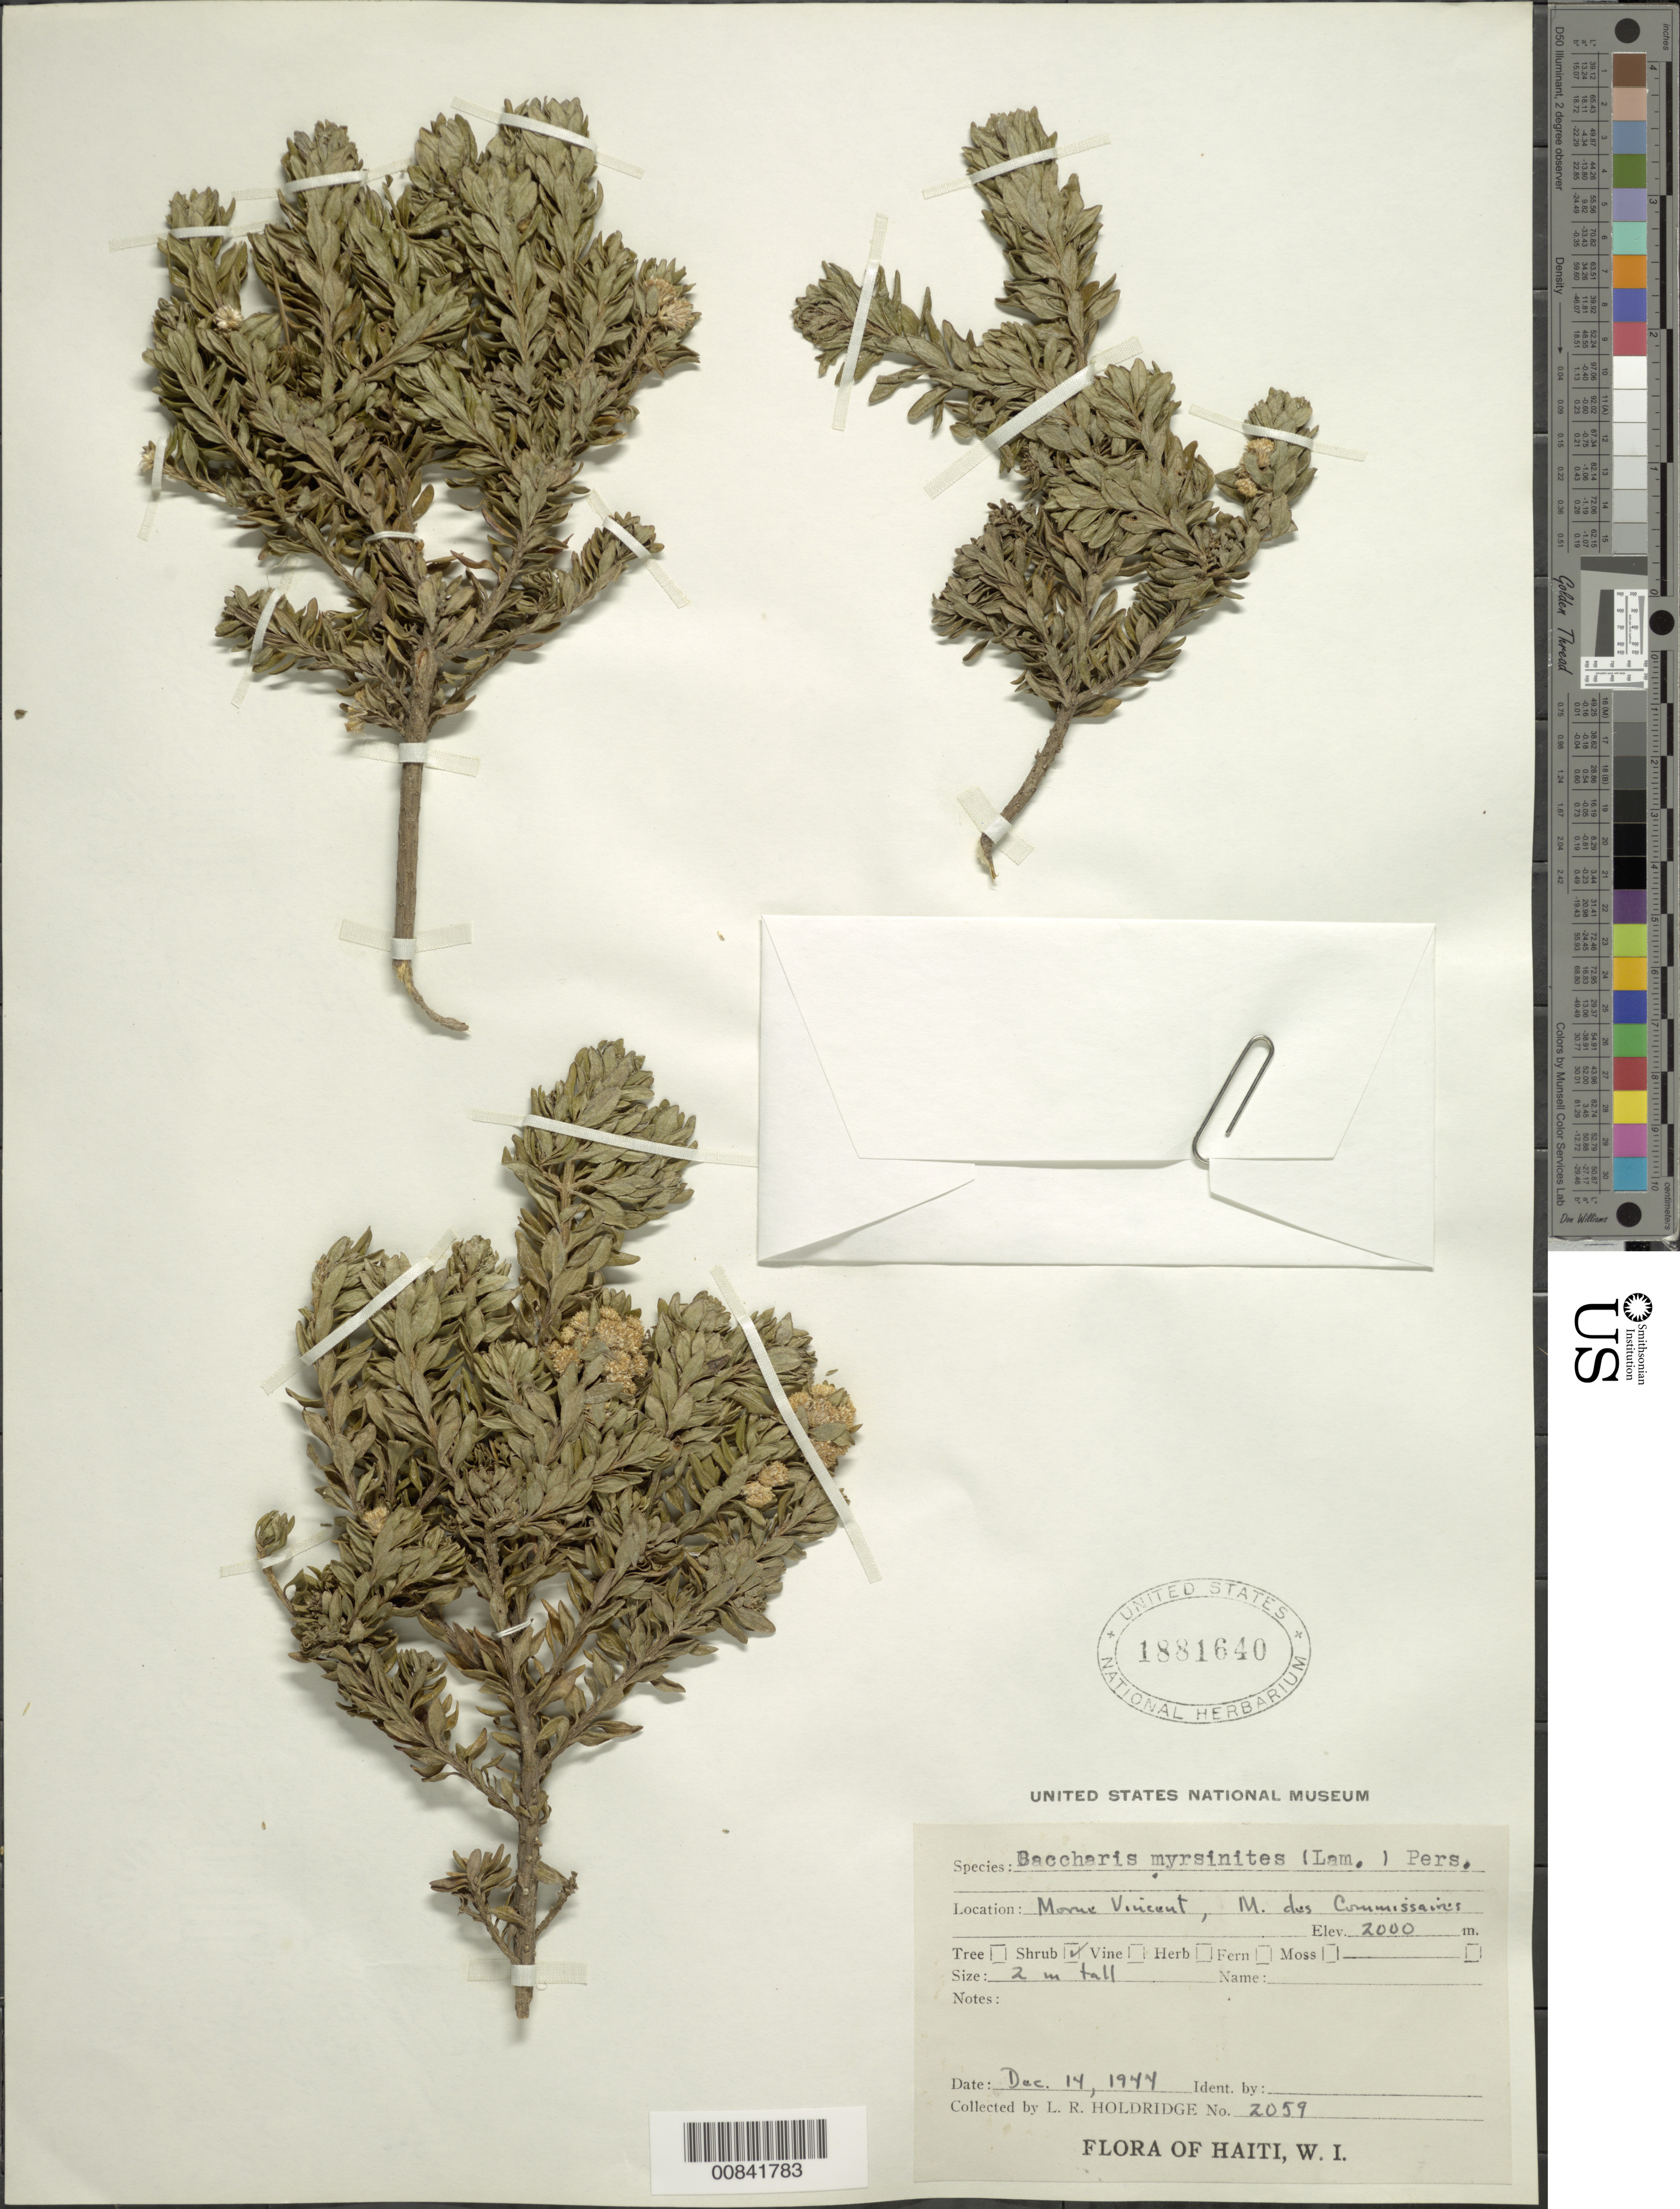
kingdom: Plantae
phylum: Tracheophyta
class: Magnoliopsida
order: Asterales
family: Asteraceae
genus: Baccharis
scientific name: Baccharis myrsinites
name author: Pers.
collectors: L. Holdridge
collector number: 2059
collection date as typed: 14 Dec 1944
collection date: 1944-12-14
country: Haiti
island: Hispaniola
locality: Morne Vincent, Mornes des Commissaires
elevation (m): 2000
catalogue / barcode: US 1881640